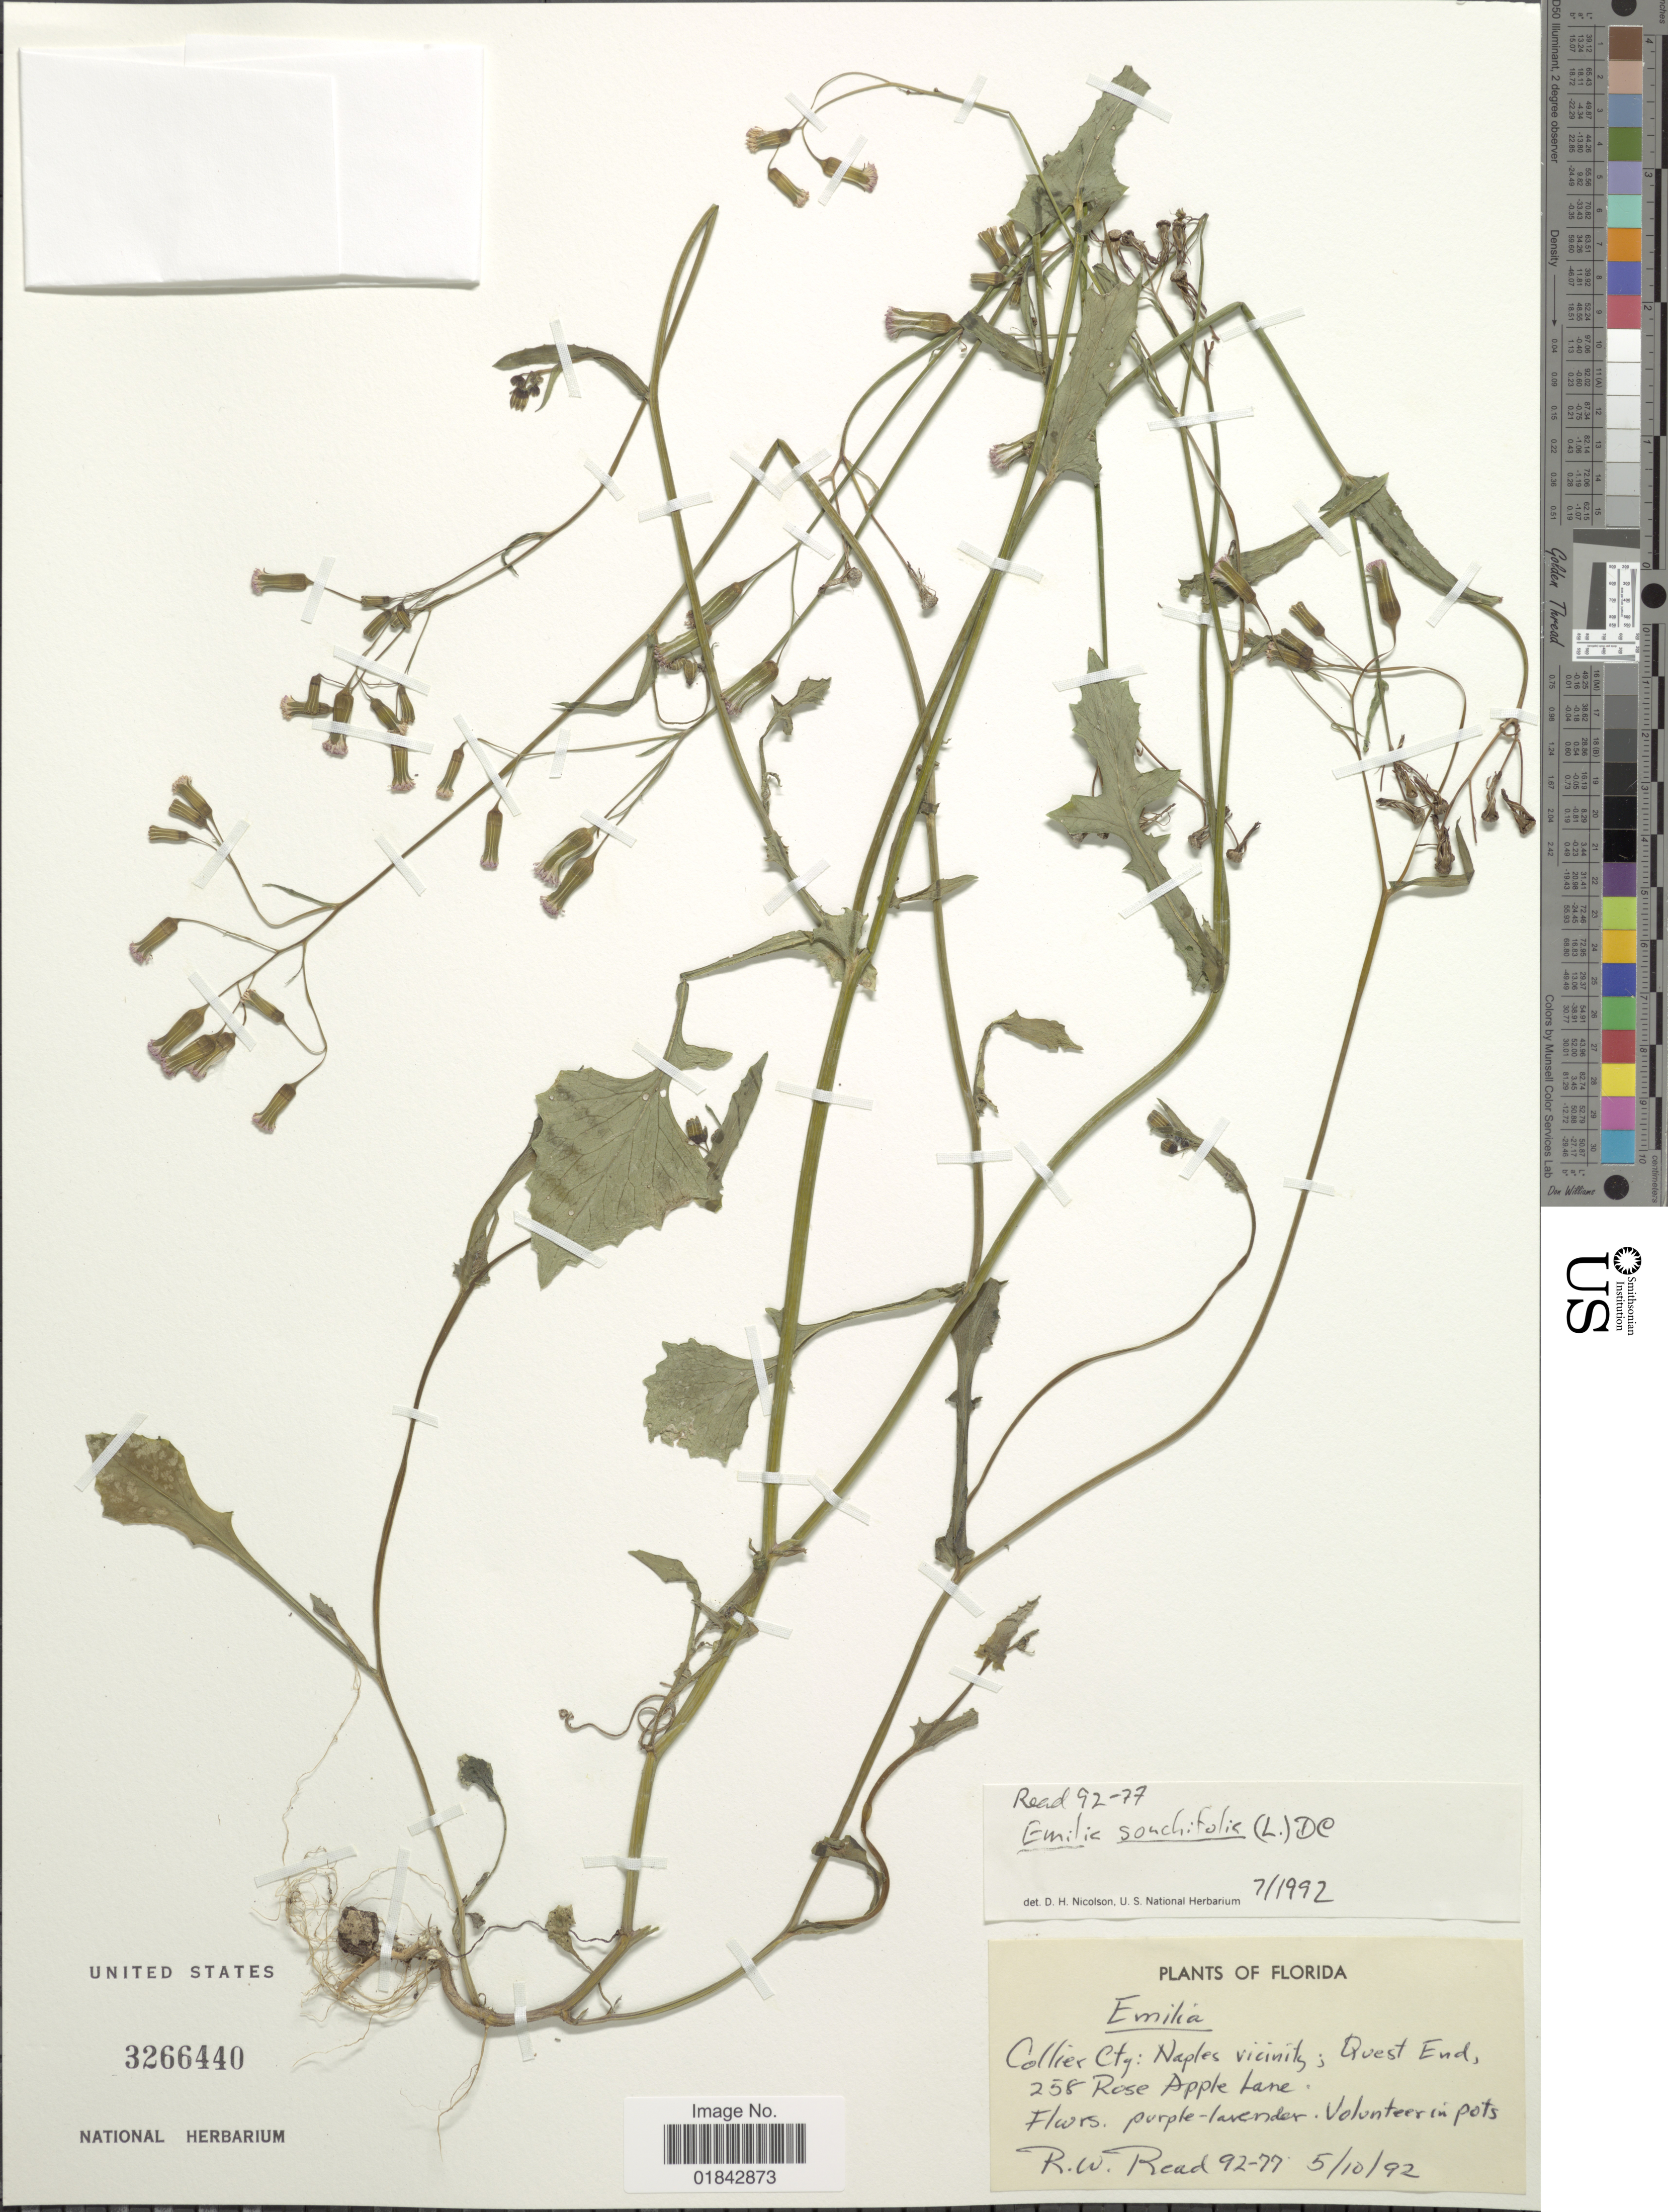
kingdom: Plantae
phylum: Tracheophyta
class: Magnoliopsida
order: Asterales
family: Asteraceae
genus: Emilia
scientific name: Emilia sonchifolia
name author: (L.) DC.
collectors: R. W. Read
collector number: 92-77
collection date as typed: Transcribed d/m/y: 10/5/92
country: United States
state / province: Florida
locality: Collies City: Naples vicinity; Quest End, 258 Rose Apple Lane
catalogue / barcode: US 3266440